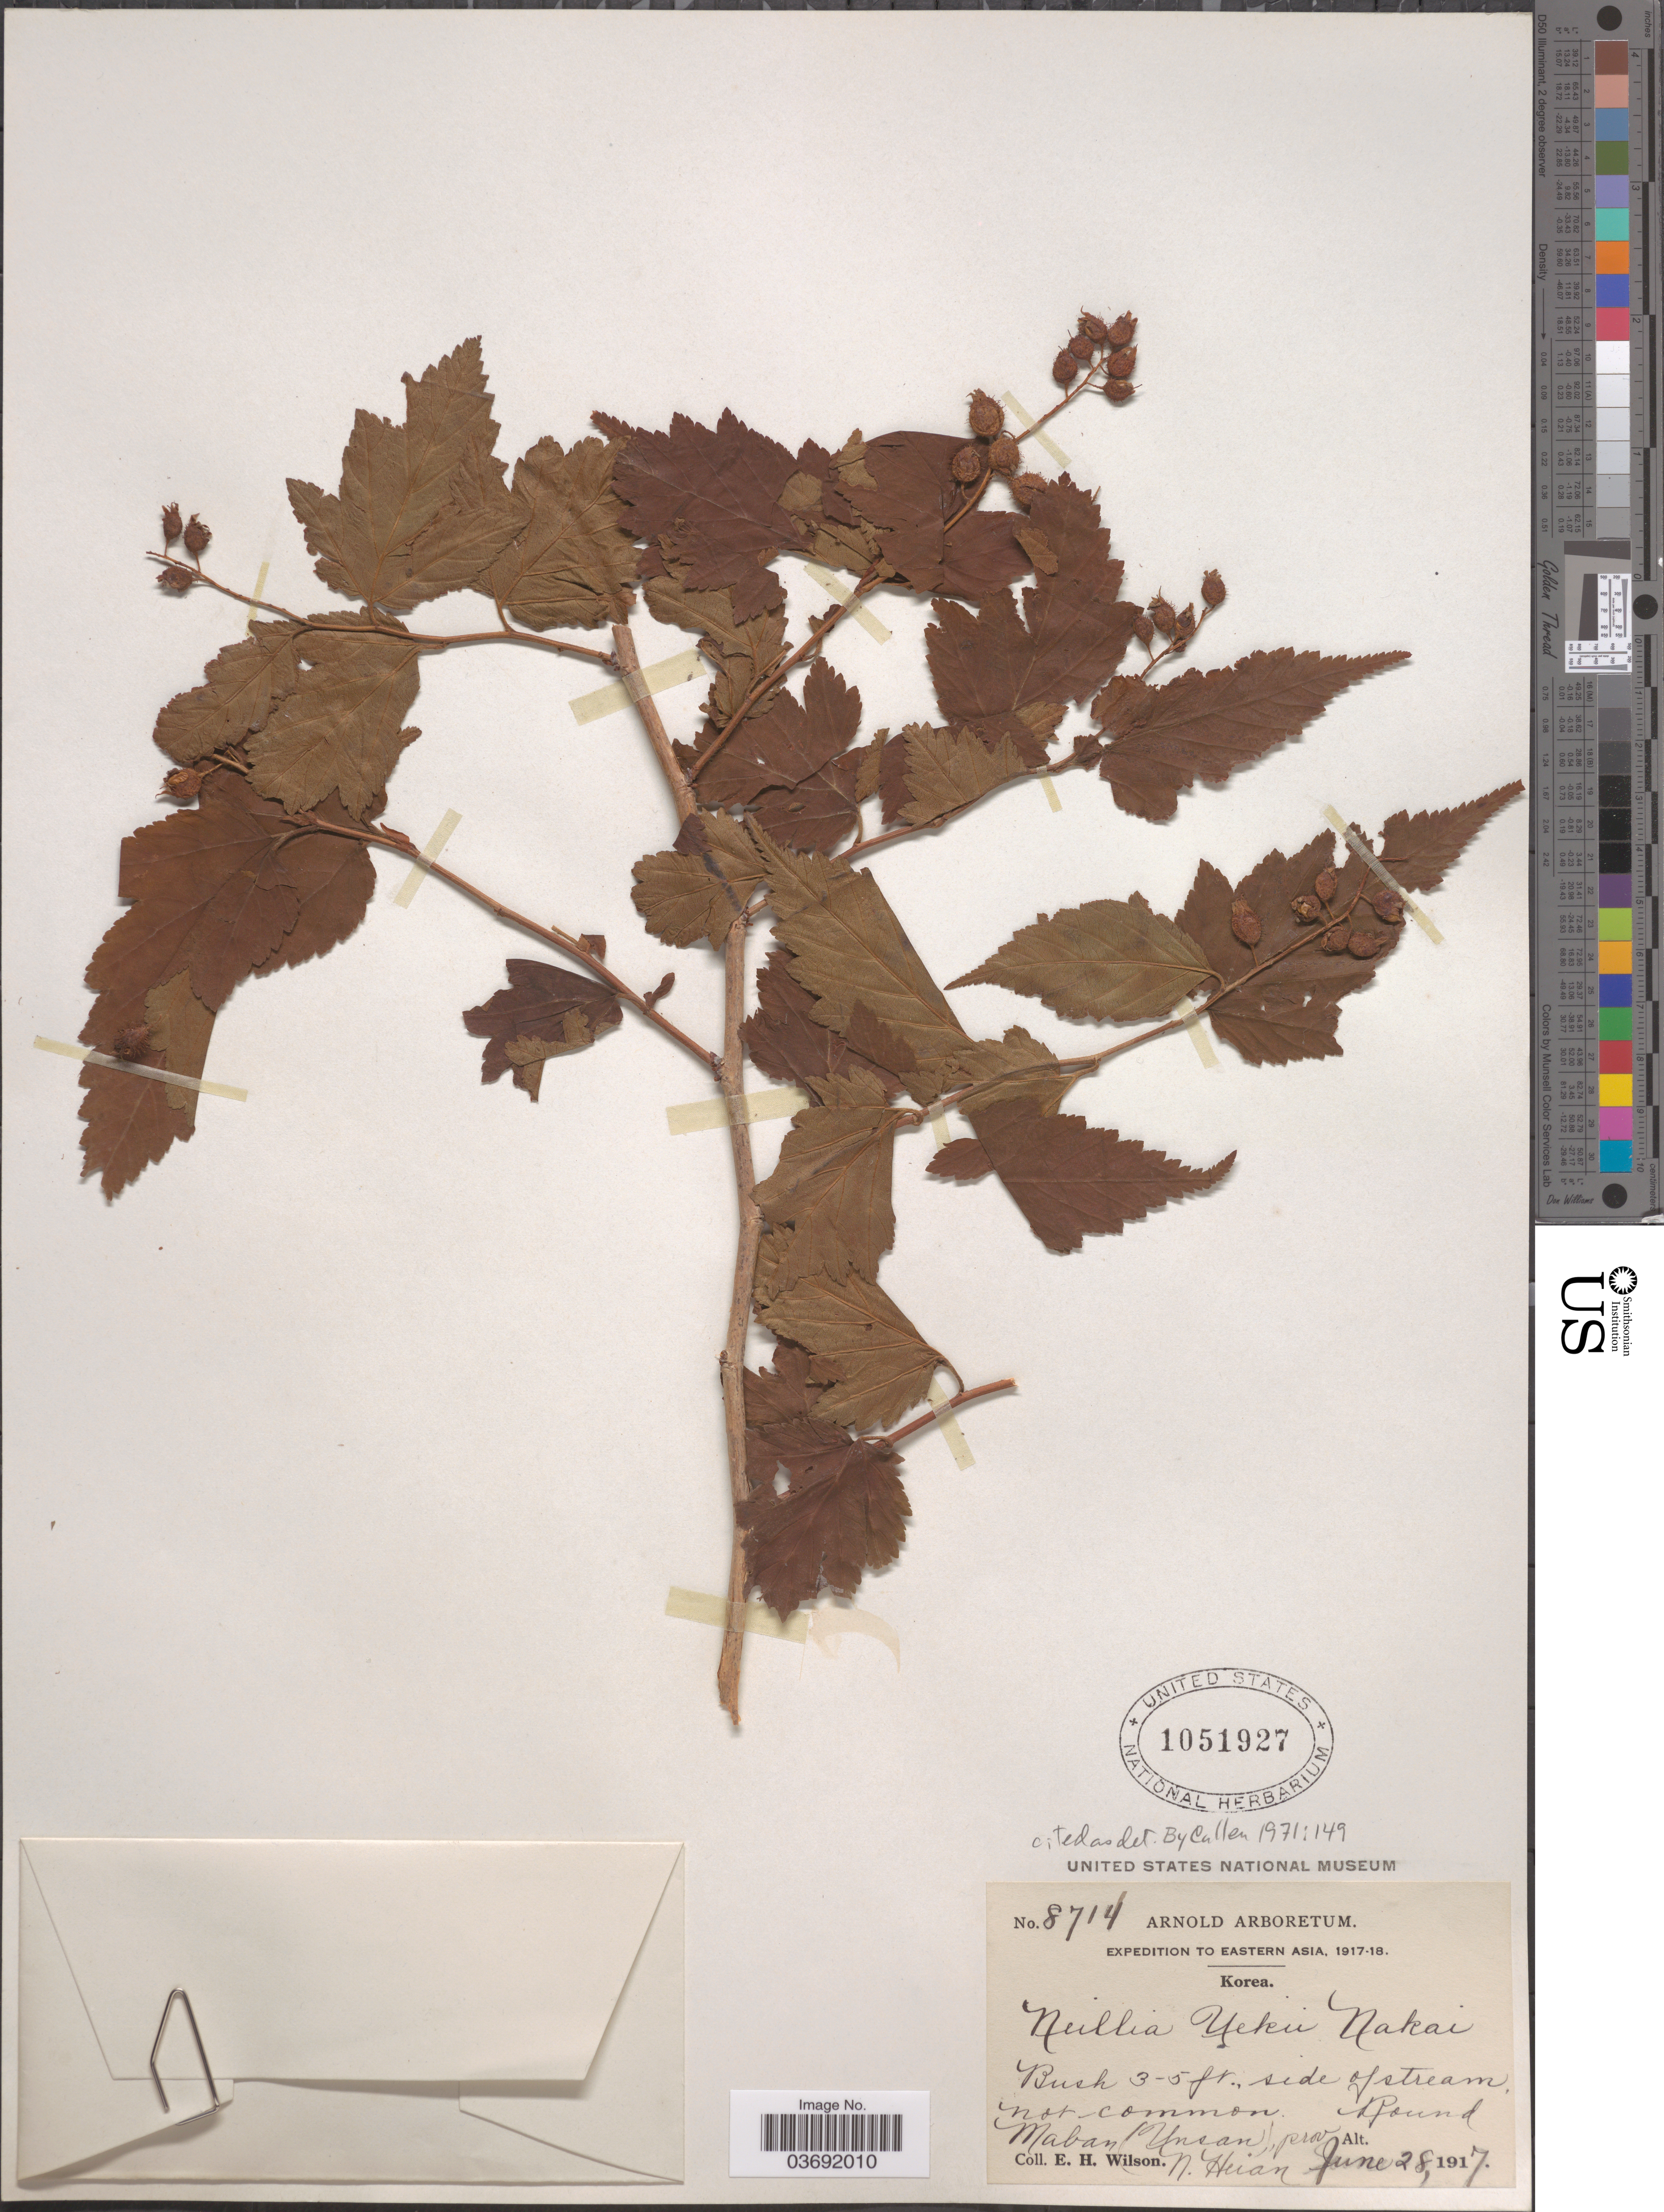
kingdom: Plantae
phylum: Tracheophyta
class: Magnoliopsida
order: Rosales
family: Rosaceae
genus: Neillia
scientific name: Neillia uekii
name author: Nakai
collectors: E. Wilson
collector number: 8714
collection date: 1917-06-28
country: North Korea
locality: Eastern Asia, Korea. Maban Unsan, prov. N. Heian.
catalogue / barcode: US 1051927